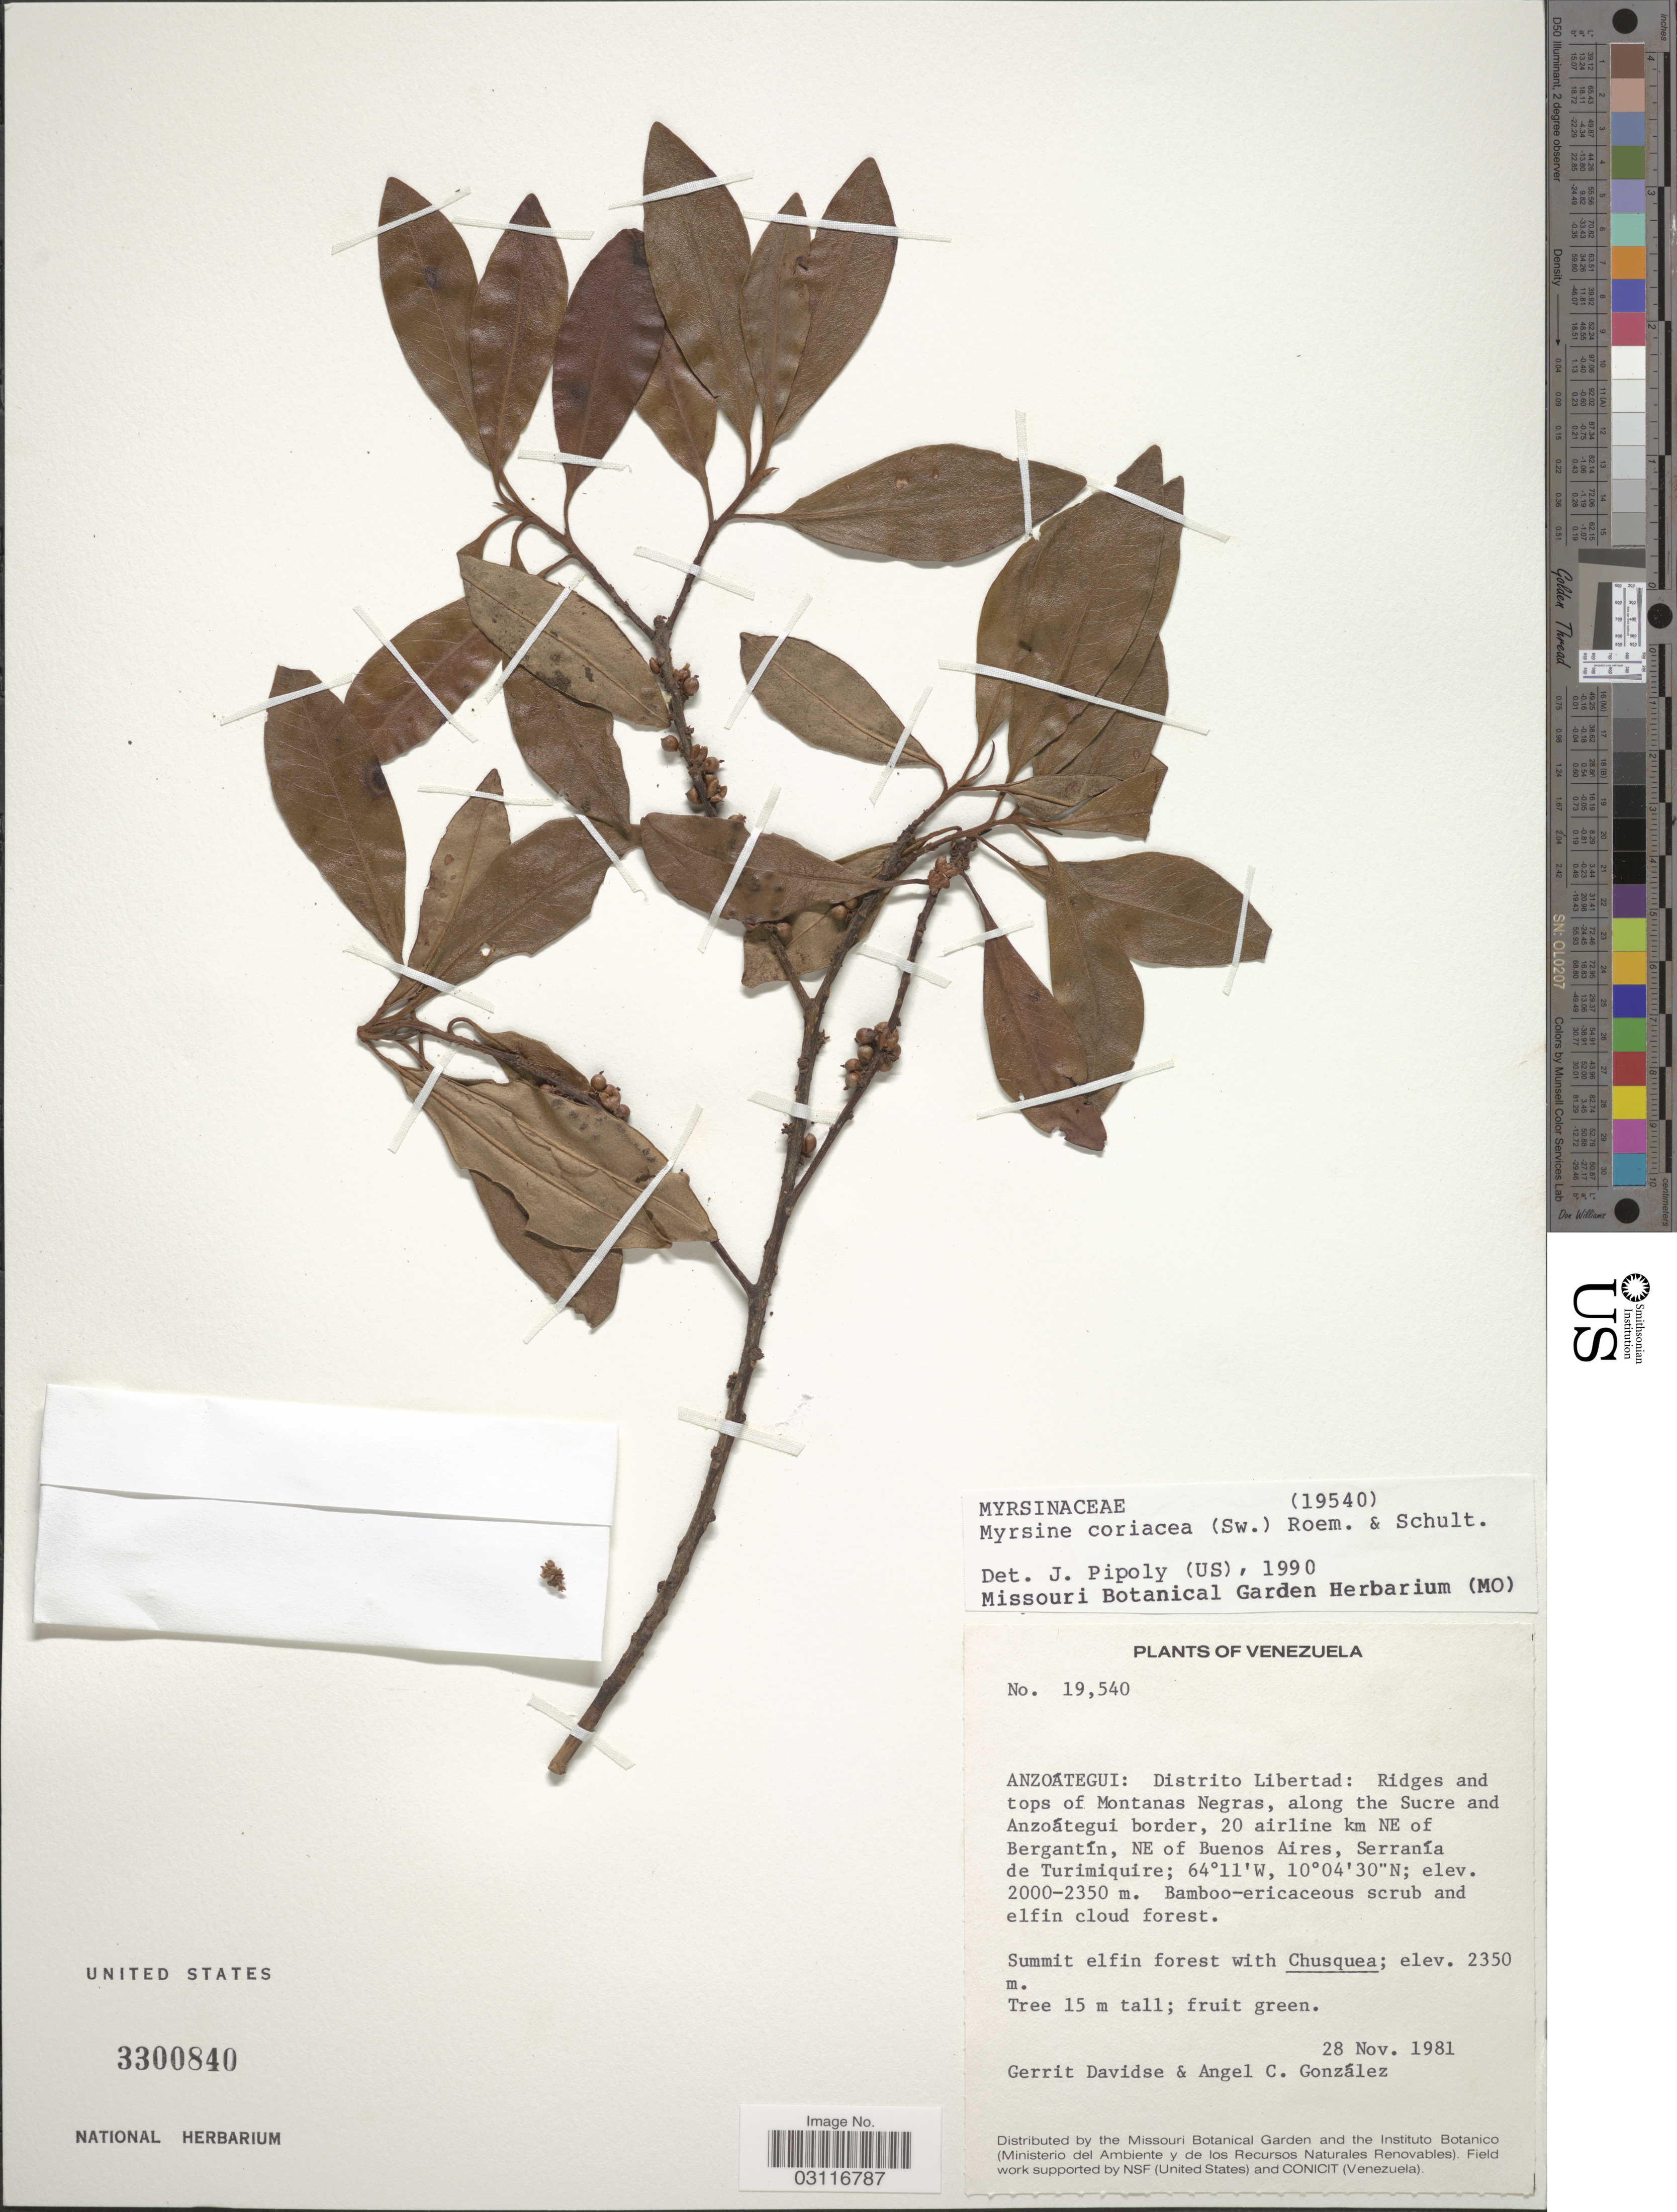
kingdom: Plantae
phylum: Tracheophyta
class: Magnoliopsida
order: Ericales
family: Primulaceae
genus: Myrsine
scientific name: Myrsine coriacea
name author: (Sw.) R. Br. ex Roem. & Schult.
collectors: G. Davidse & A. C. González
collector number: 19540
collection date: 1981-11-28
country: Venezuela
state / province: Anzoategui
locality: Distrito Libertad: Ridges and tops of Montanas Negras, along the Sucre and Anzoátegui border, 20 airline km NE of Bergantín, NE of Buenos Aires, Serranía de Turimiquire.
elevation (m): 2000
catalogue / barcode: US 3300840